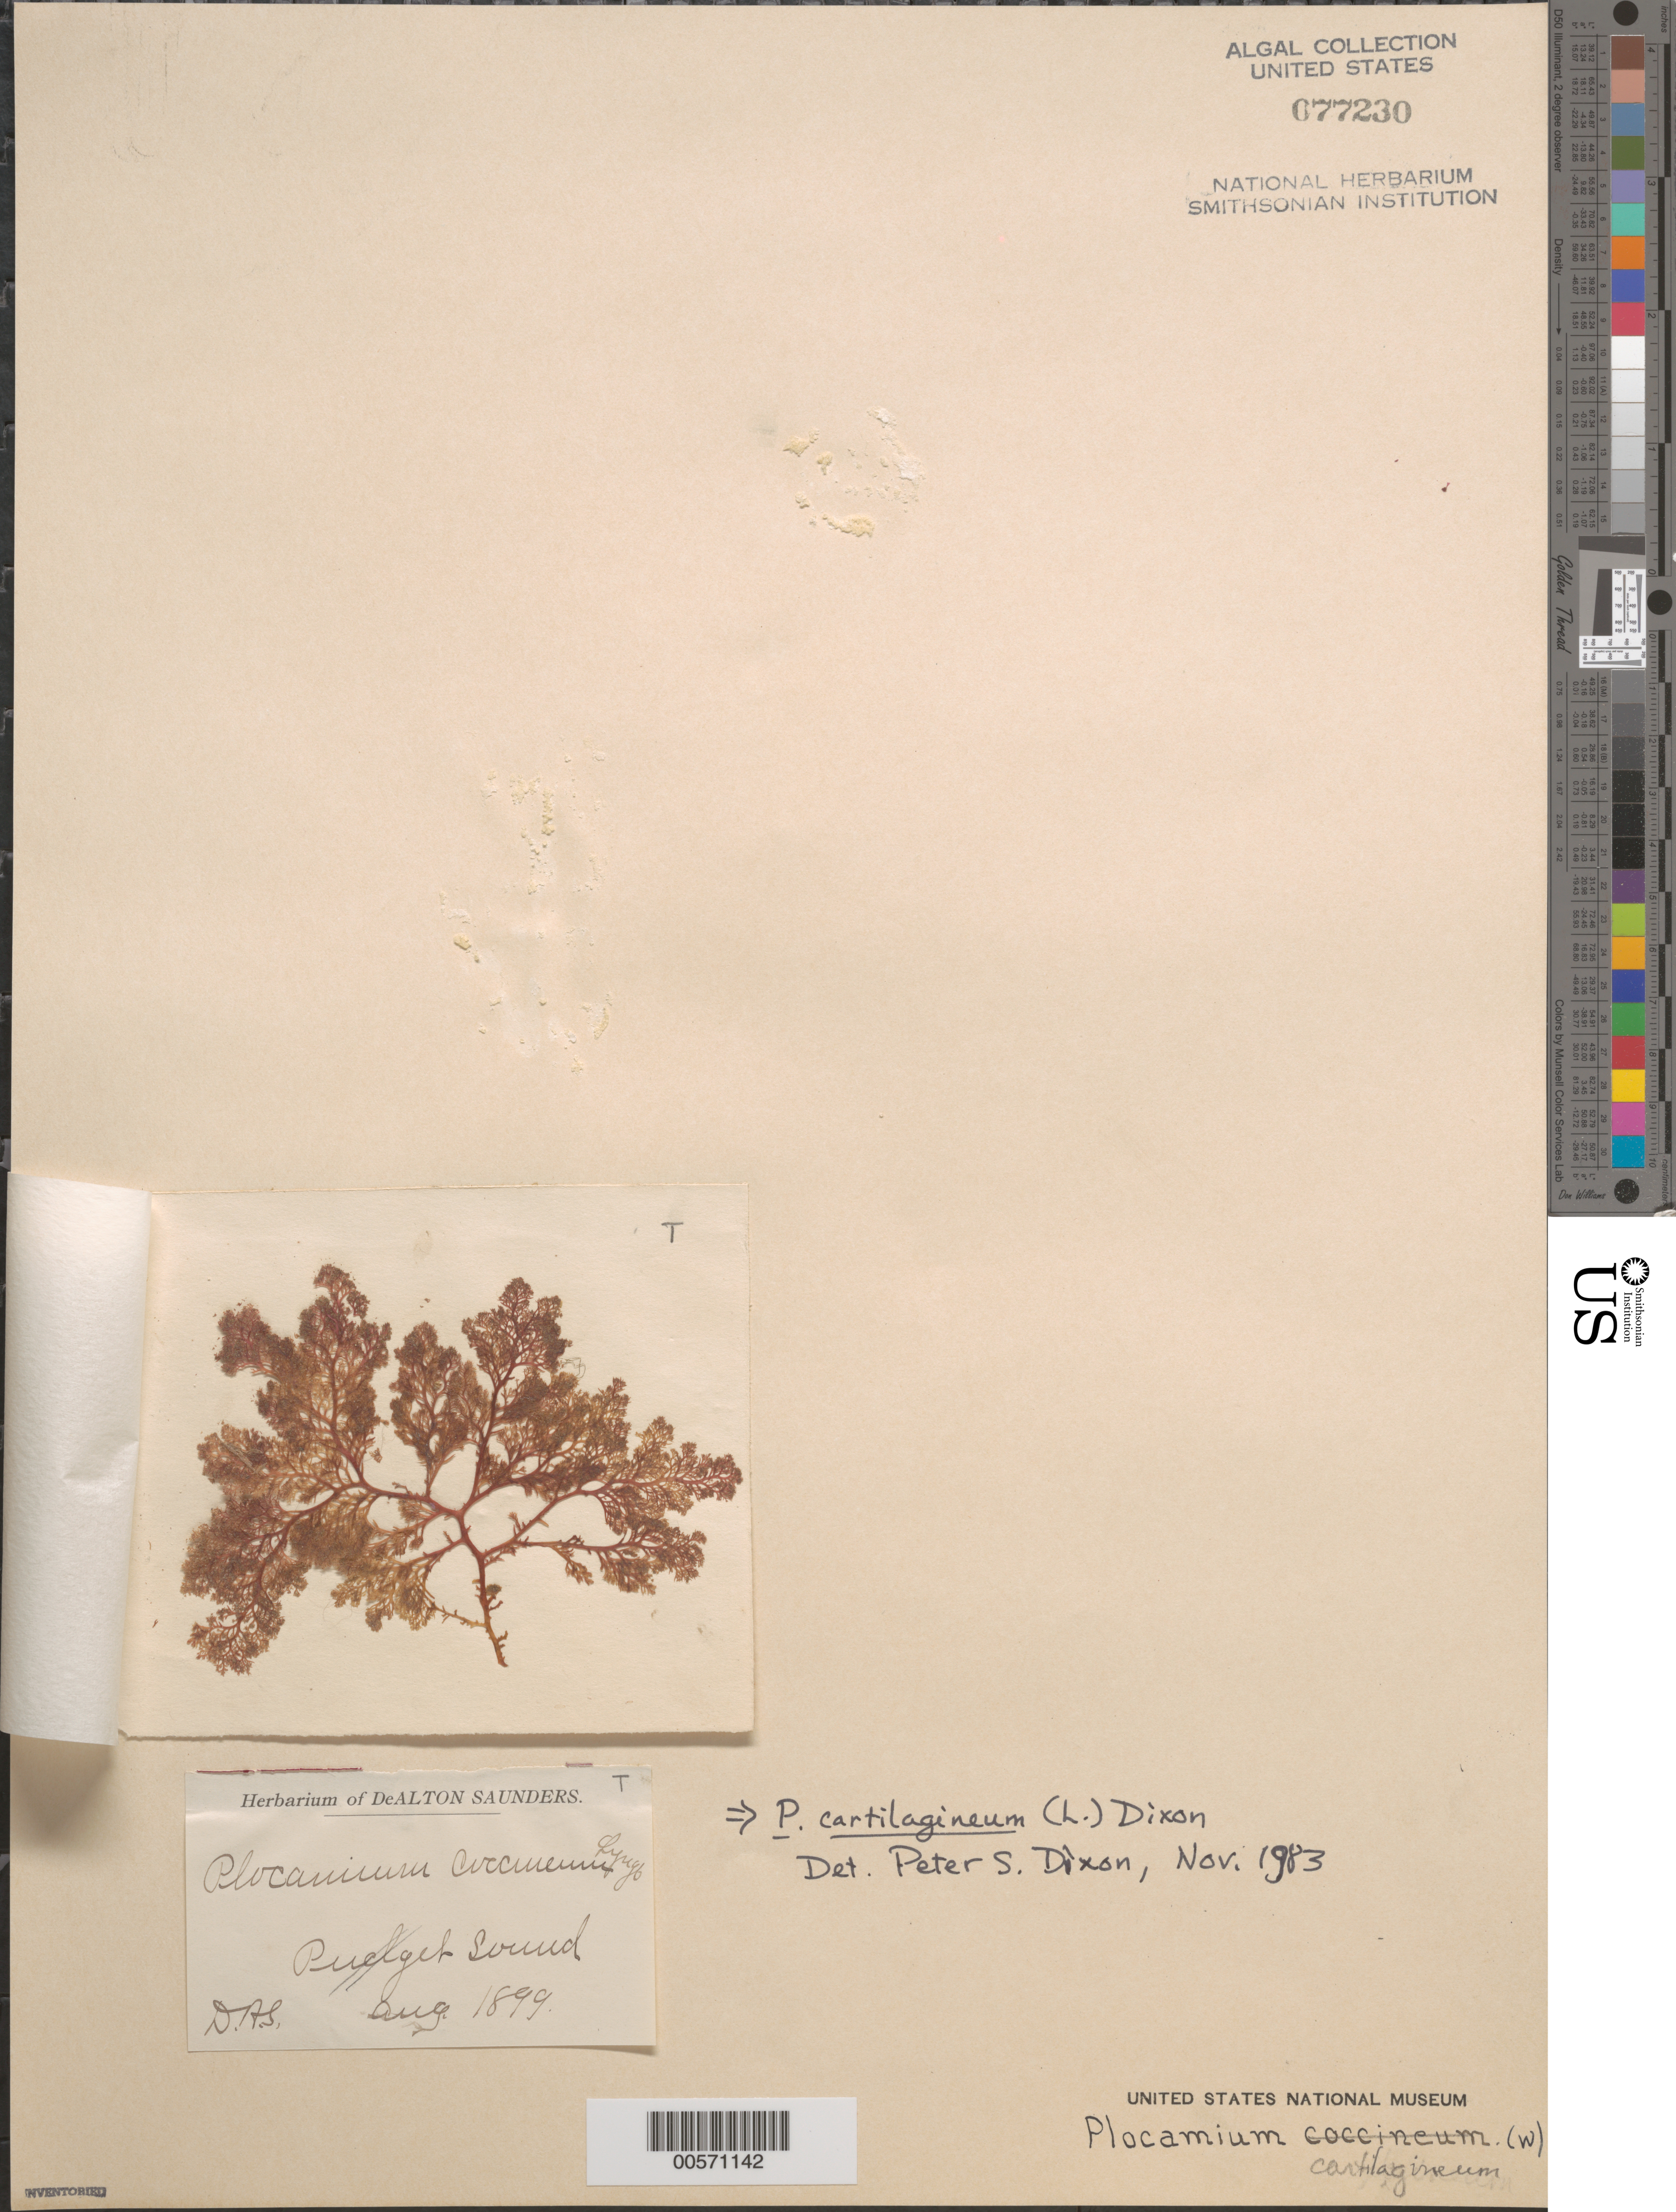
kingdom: Plantae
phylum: Rhodophyta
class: Florideophyceae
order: Plocamiales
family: Plocamiaceae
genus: Plocamium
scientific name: Plocamium cartilagineum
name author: (L.) P.S. Dixon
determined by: Dixon, P. S.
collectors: D. Saunders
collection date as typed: Aug 1899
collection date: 1899-08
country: United States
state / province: Washington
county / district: King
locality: Puget Sound (Pudget Sound)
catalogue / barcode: US 77230